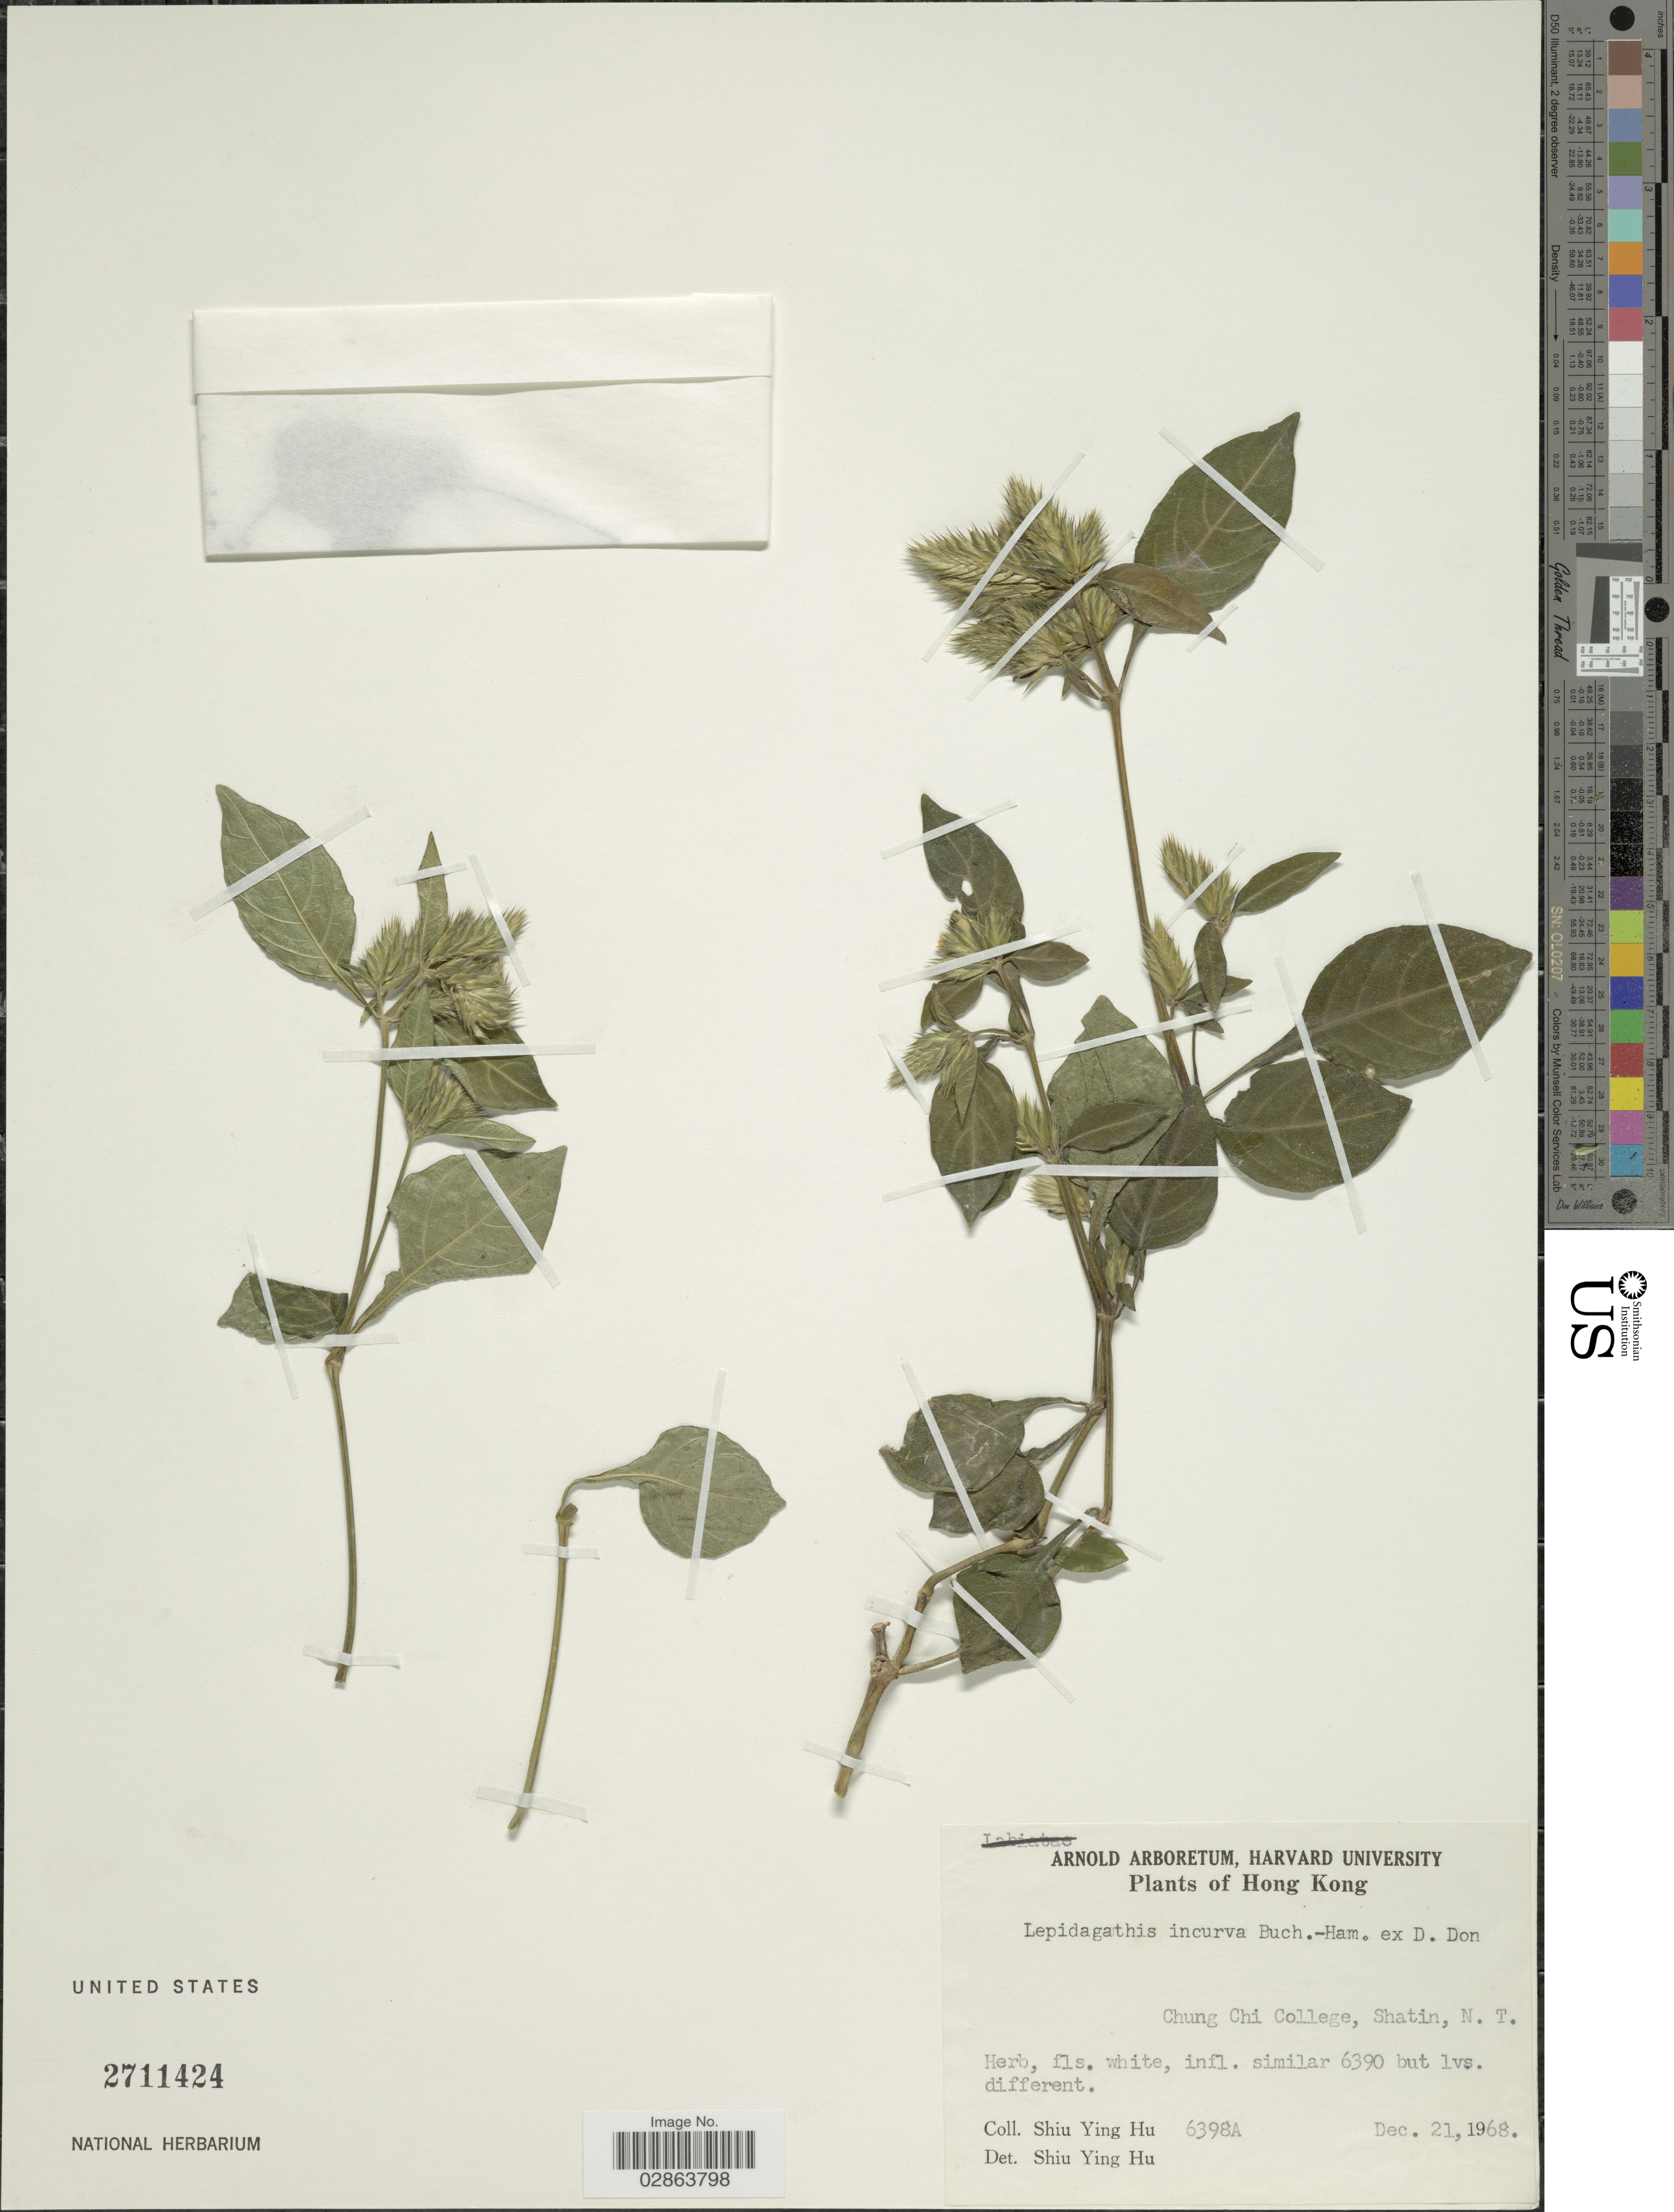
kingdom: Plantae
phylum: Tracheophyta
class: Magnoliopsida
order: Lamiales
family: Acanthaceae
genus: Lepidagathis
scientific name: Lepidagathis incurva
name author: Buch.-Ham. ex D. Don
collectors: S. Y. Hu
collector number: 6398A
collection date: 1968-12-21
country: China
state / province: Hong Kong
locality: Chung Chi College, Shatin, N.T.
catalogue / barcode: US 2711424